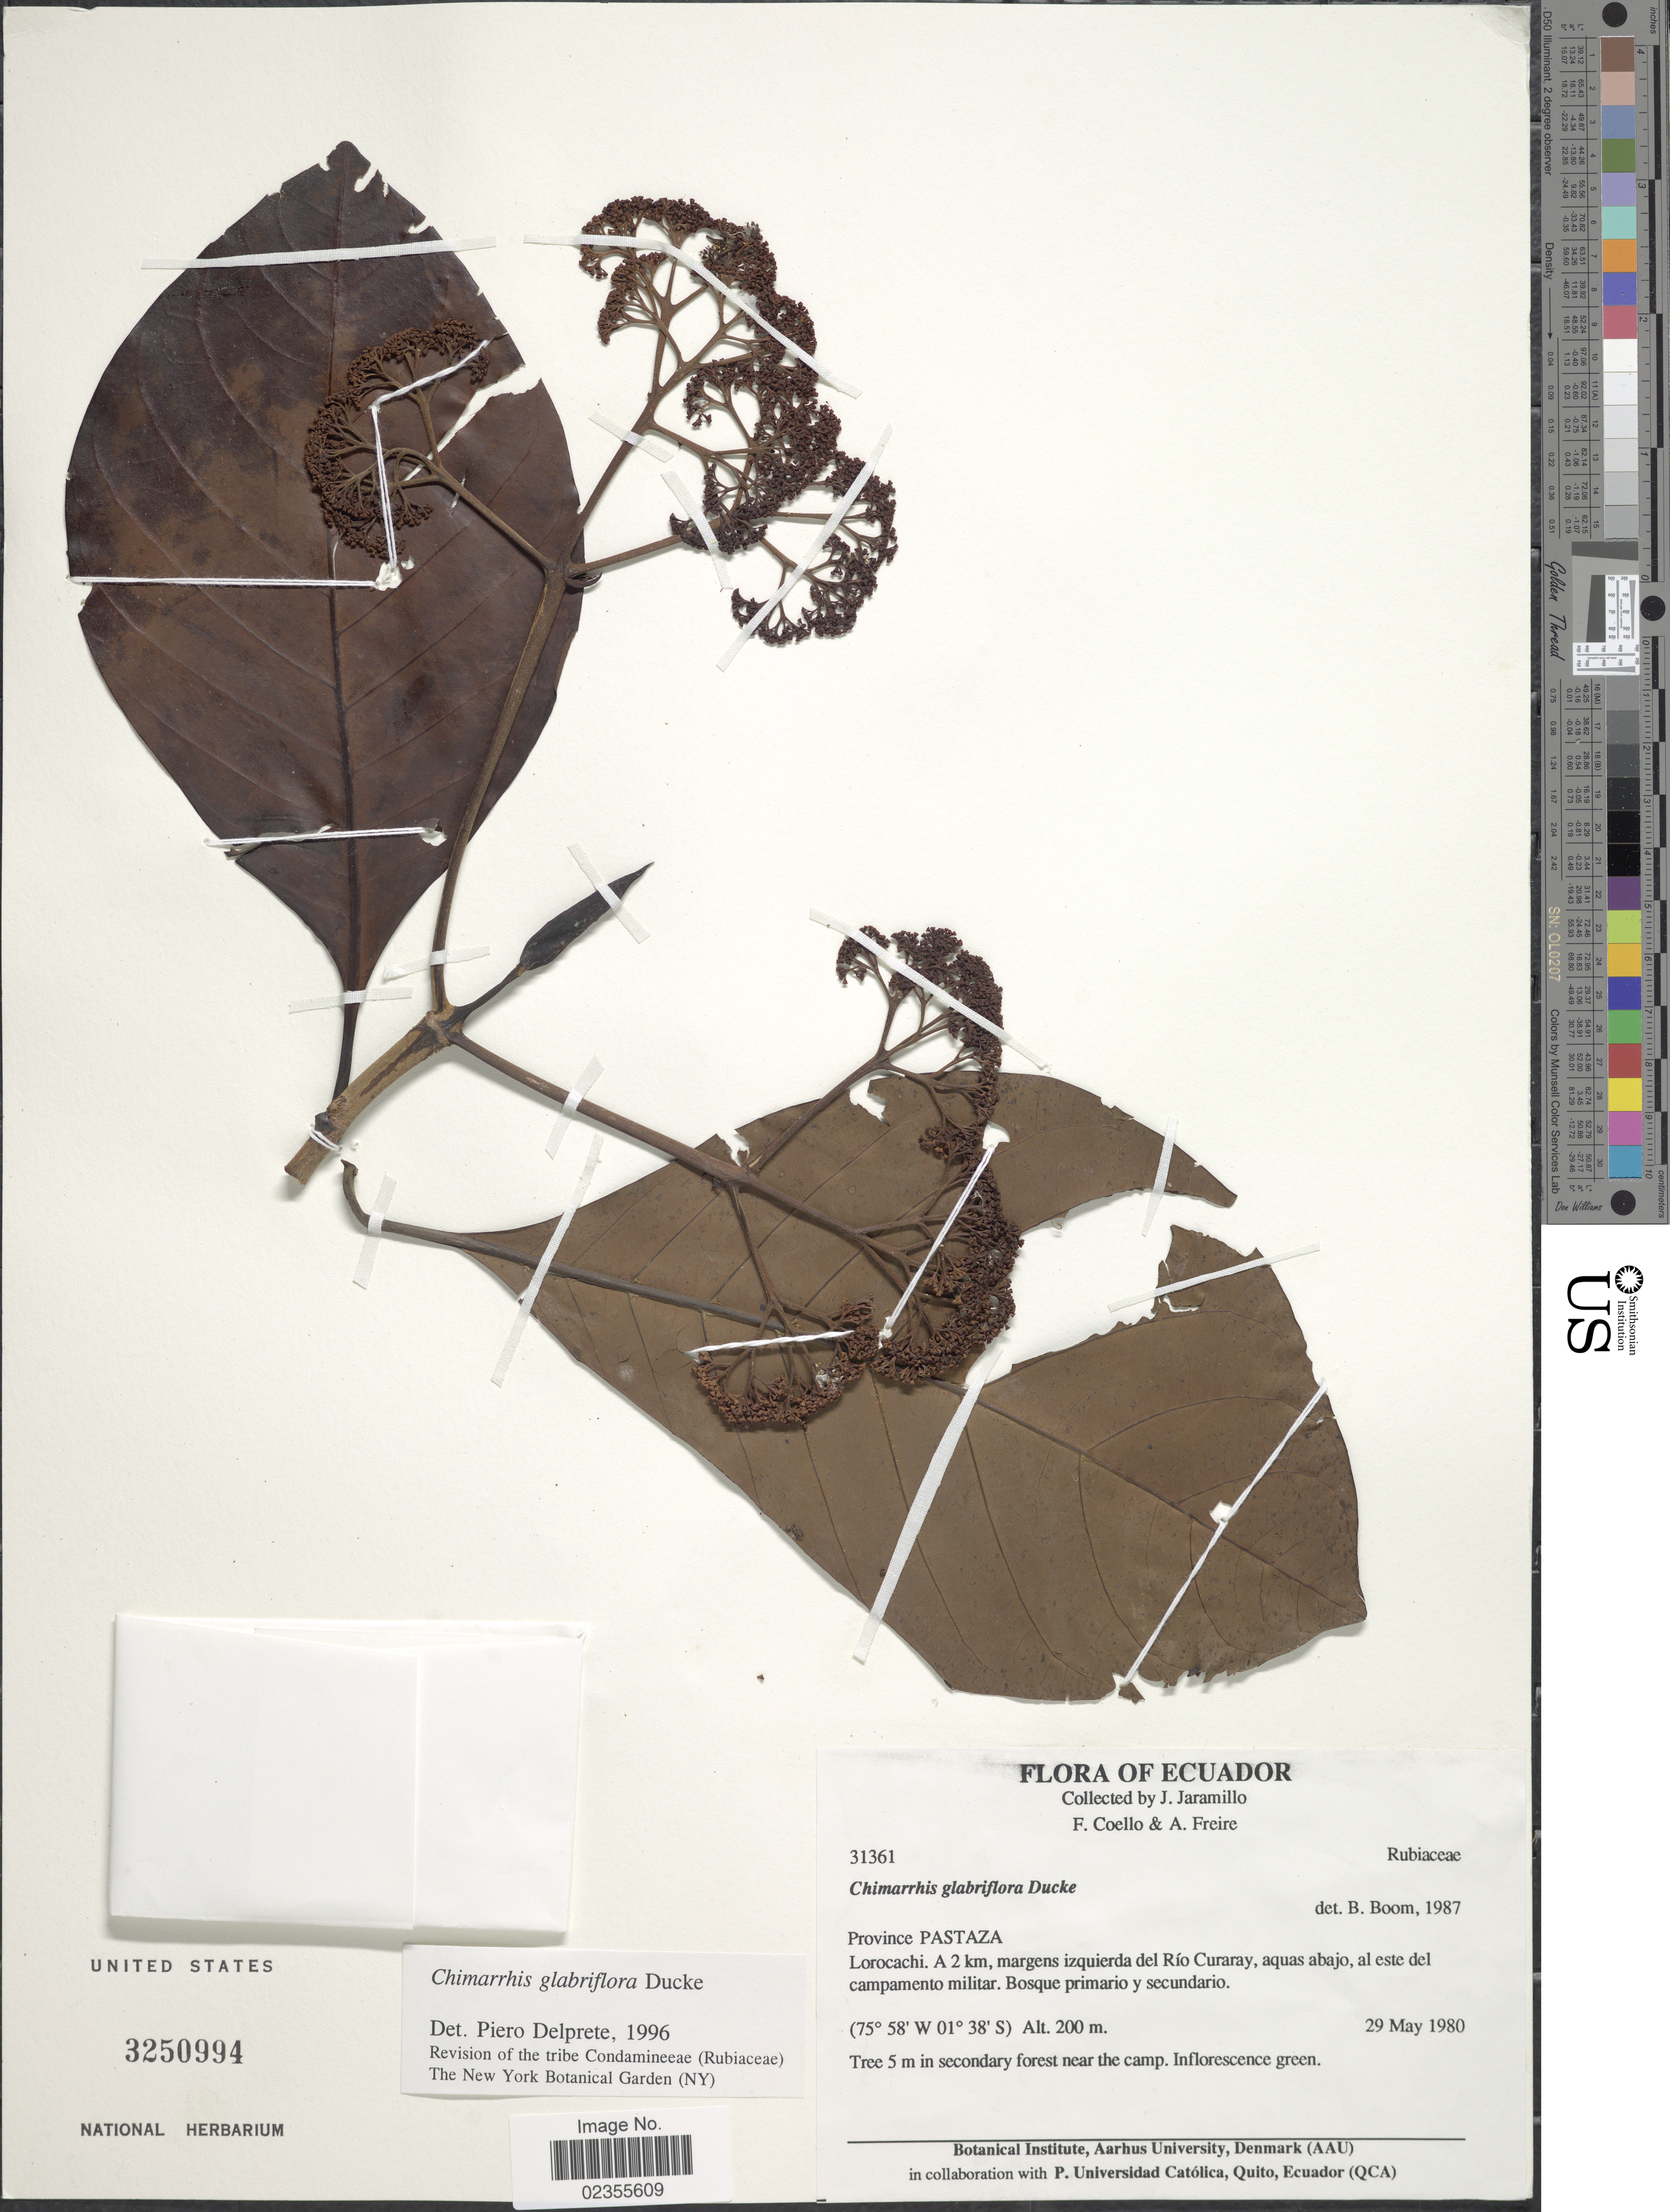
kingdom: Plantae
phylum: Tracheophyta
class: Magnoliopsida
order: Gentianales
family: Rubiaceae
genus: Chimarrhis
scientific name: Chimarrhis glabriflora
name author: Ducke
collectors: J. Jaramillo, F. Coello & A. Freire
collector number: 31361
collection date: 1980-05-29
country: Ecuador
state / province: Pastaza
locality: Lorocachi, A 2 km, margens izquierda del Rio Curaray, aquas abajo, al este del campamento militar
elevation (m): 200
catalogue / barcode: US 3250994